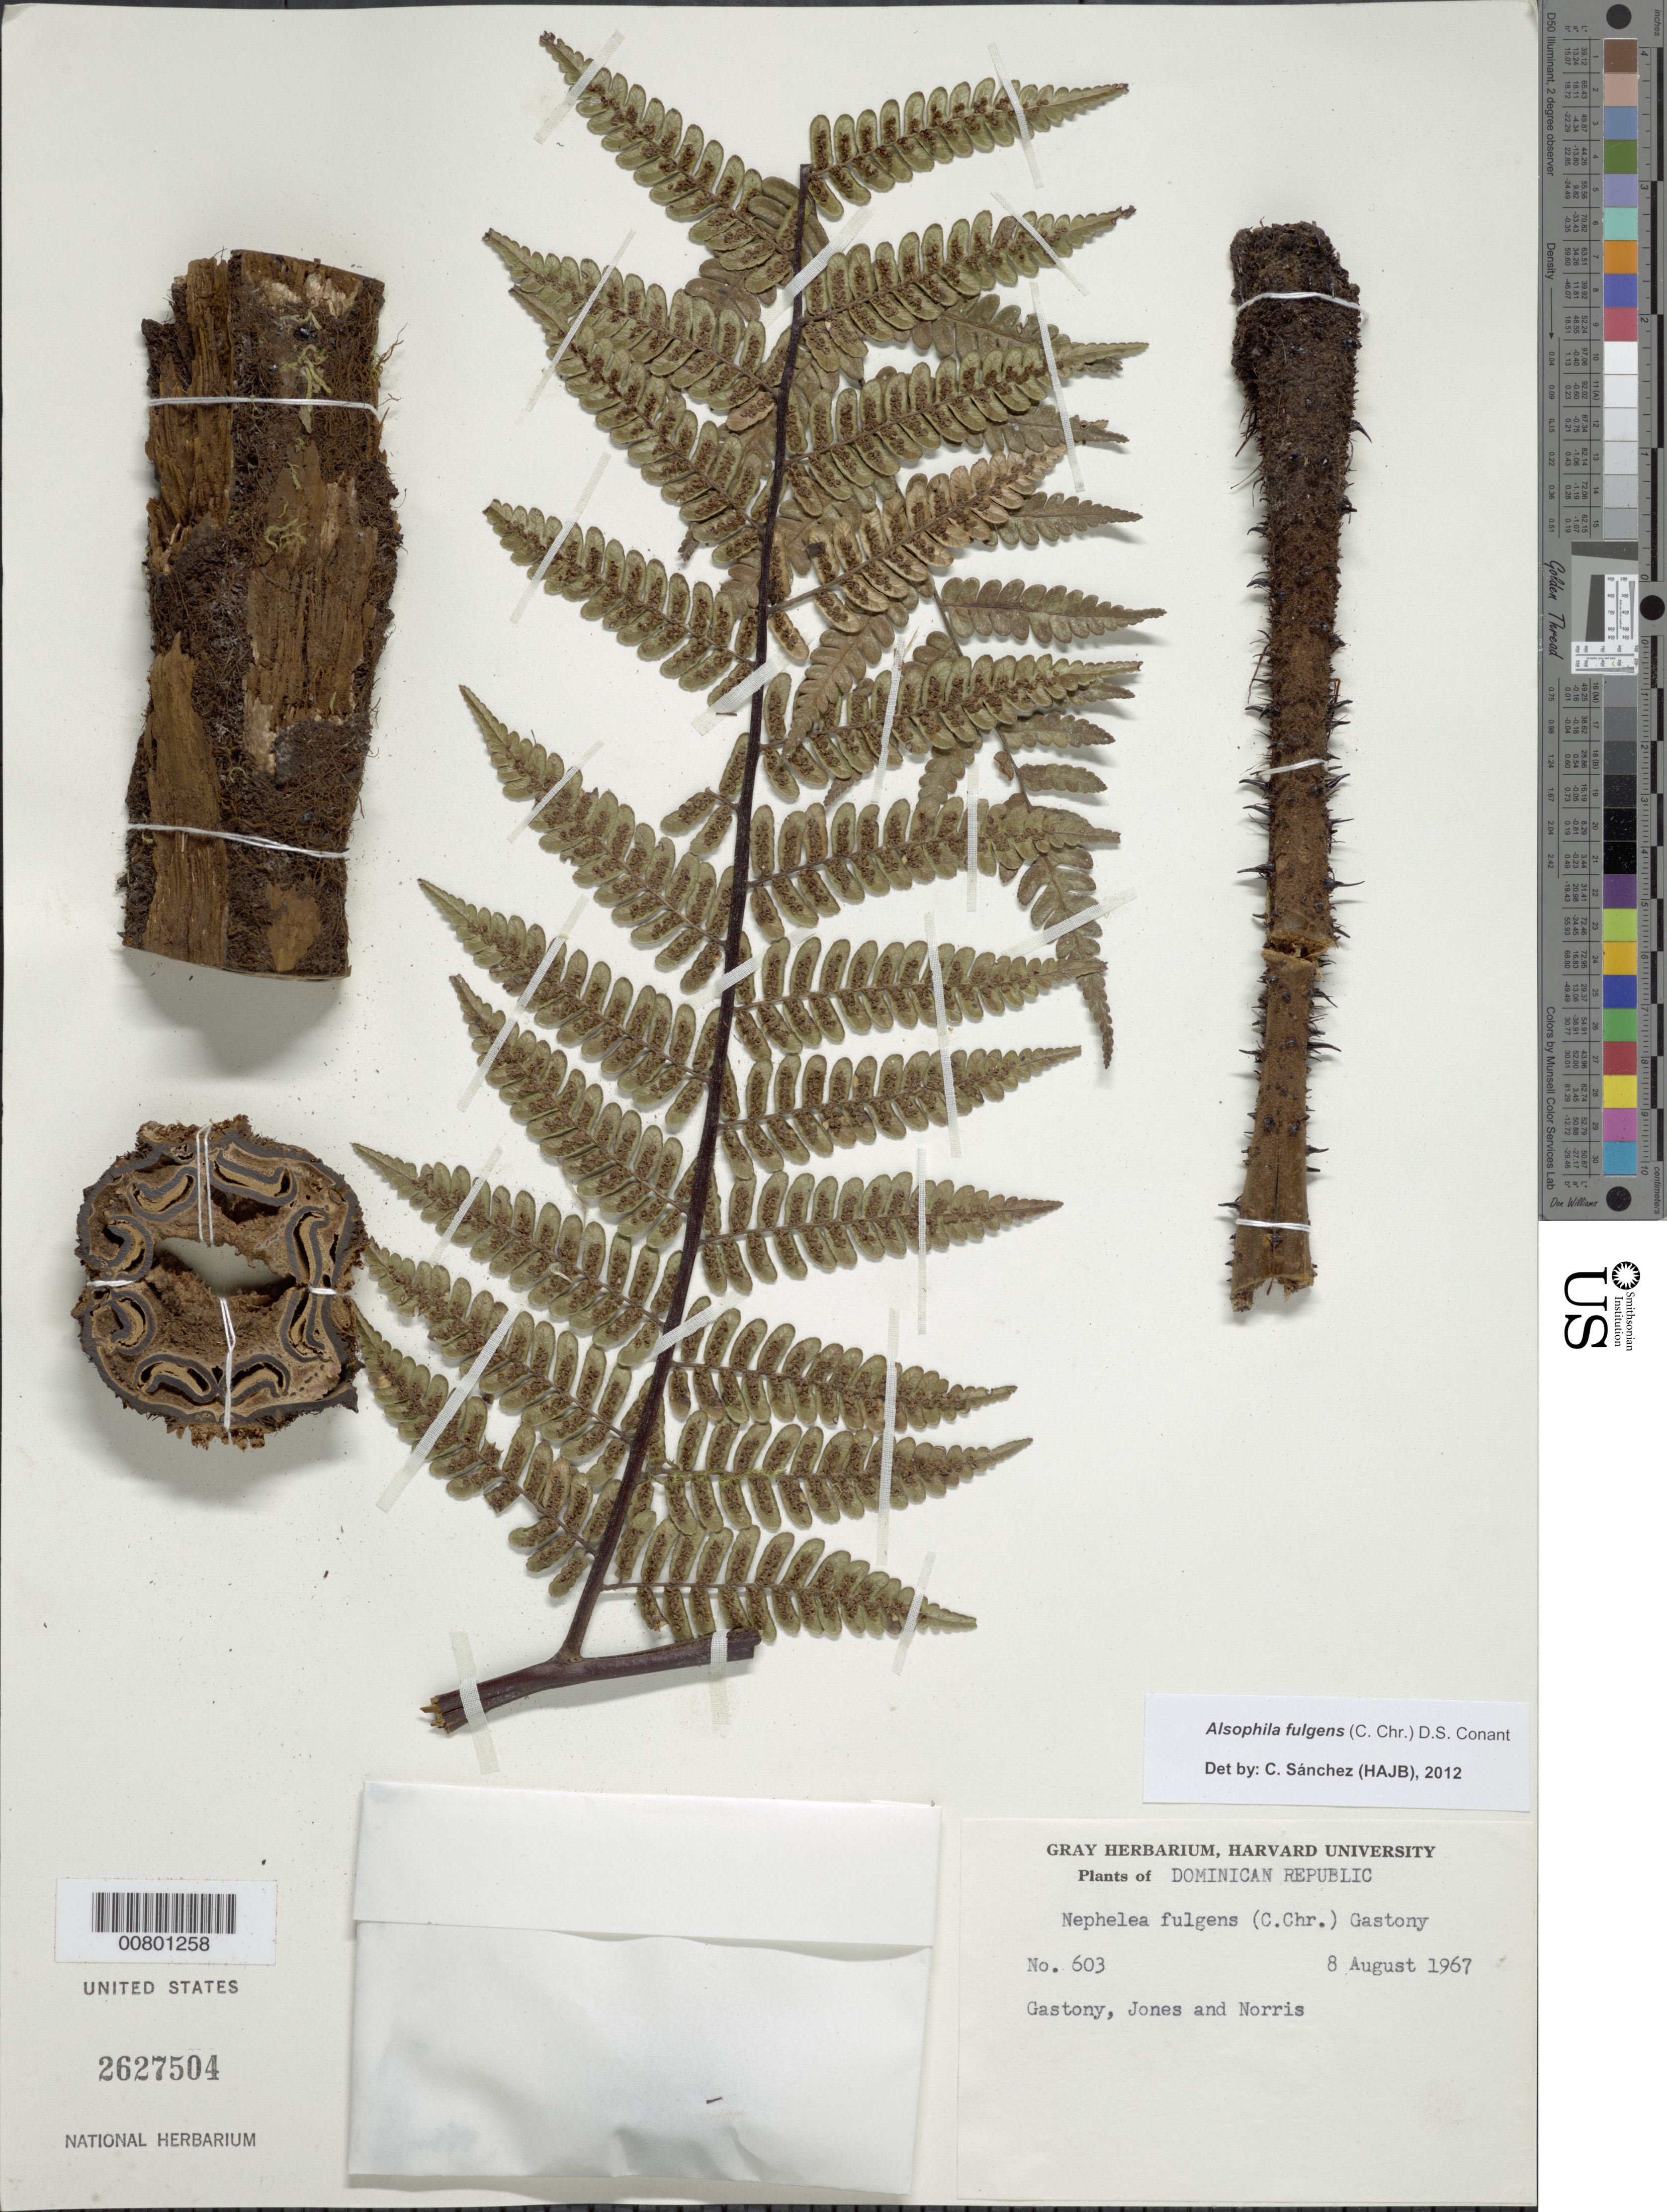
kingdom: Plantae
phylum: Tracheophyta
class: Polypodiopsida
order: Cyatheales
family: Cyatheaceae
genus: Alsophila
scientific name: Alsophila fulgens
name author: (C. Chr.) D.S. Conant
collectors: G. Gastony, G. C. Jones & D. H. Norris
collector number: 603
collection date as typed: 08 Aug 1967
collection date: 1967-08-08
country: Dominican Republic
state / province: Independencia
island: Hispaniola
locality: San Rafael-Independencia; Sierra de Neiba, Carratera Internacional, along haitian border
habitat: Essentially virgin rainforest on limestone mountains; in shade of forest trees in very moist, dense, limestone forest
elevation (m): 1700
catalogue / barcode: US 2627504